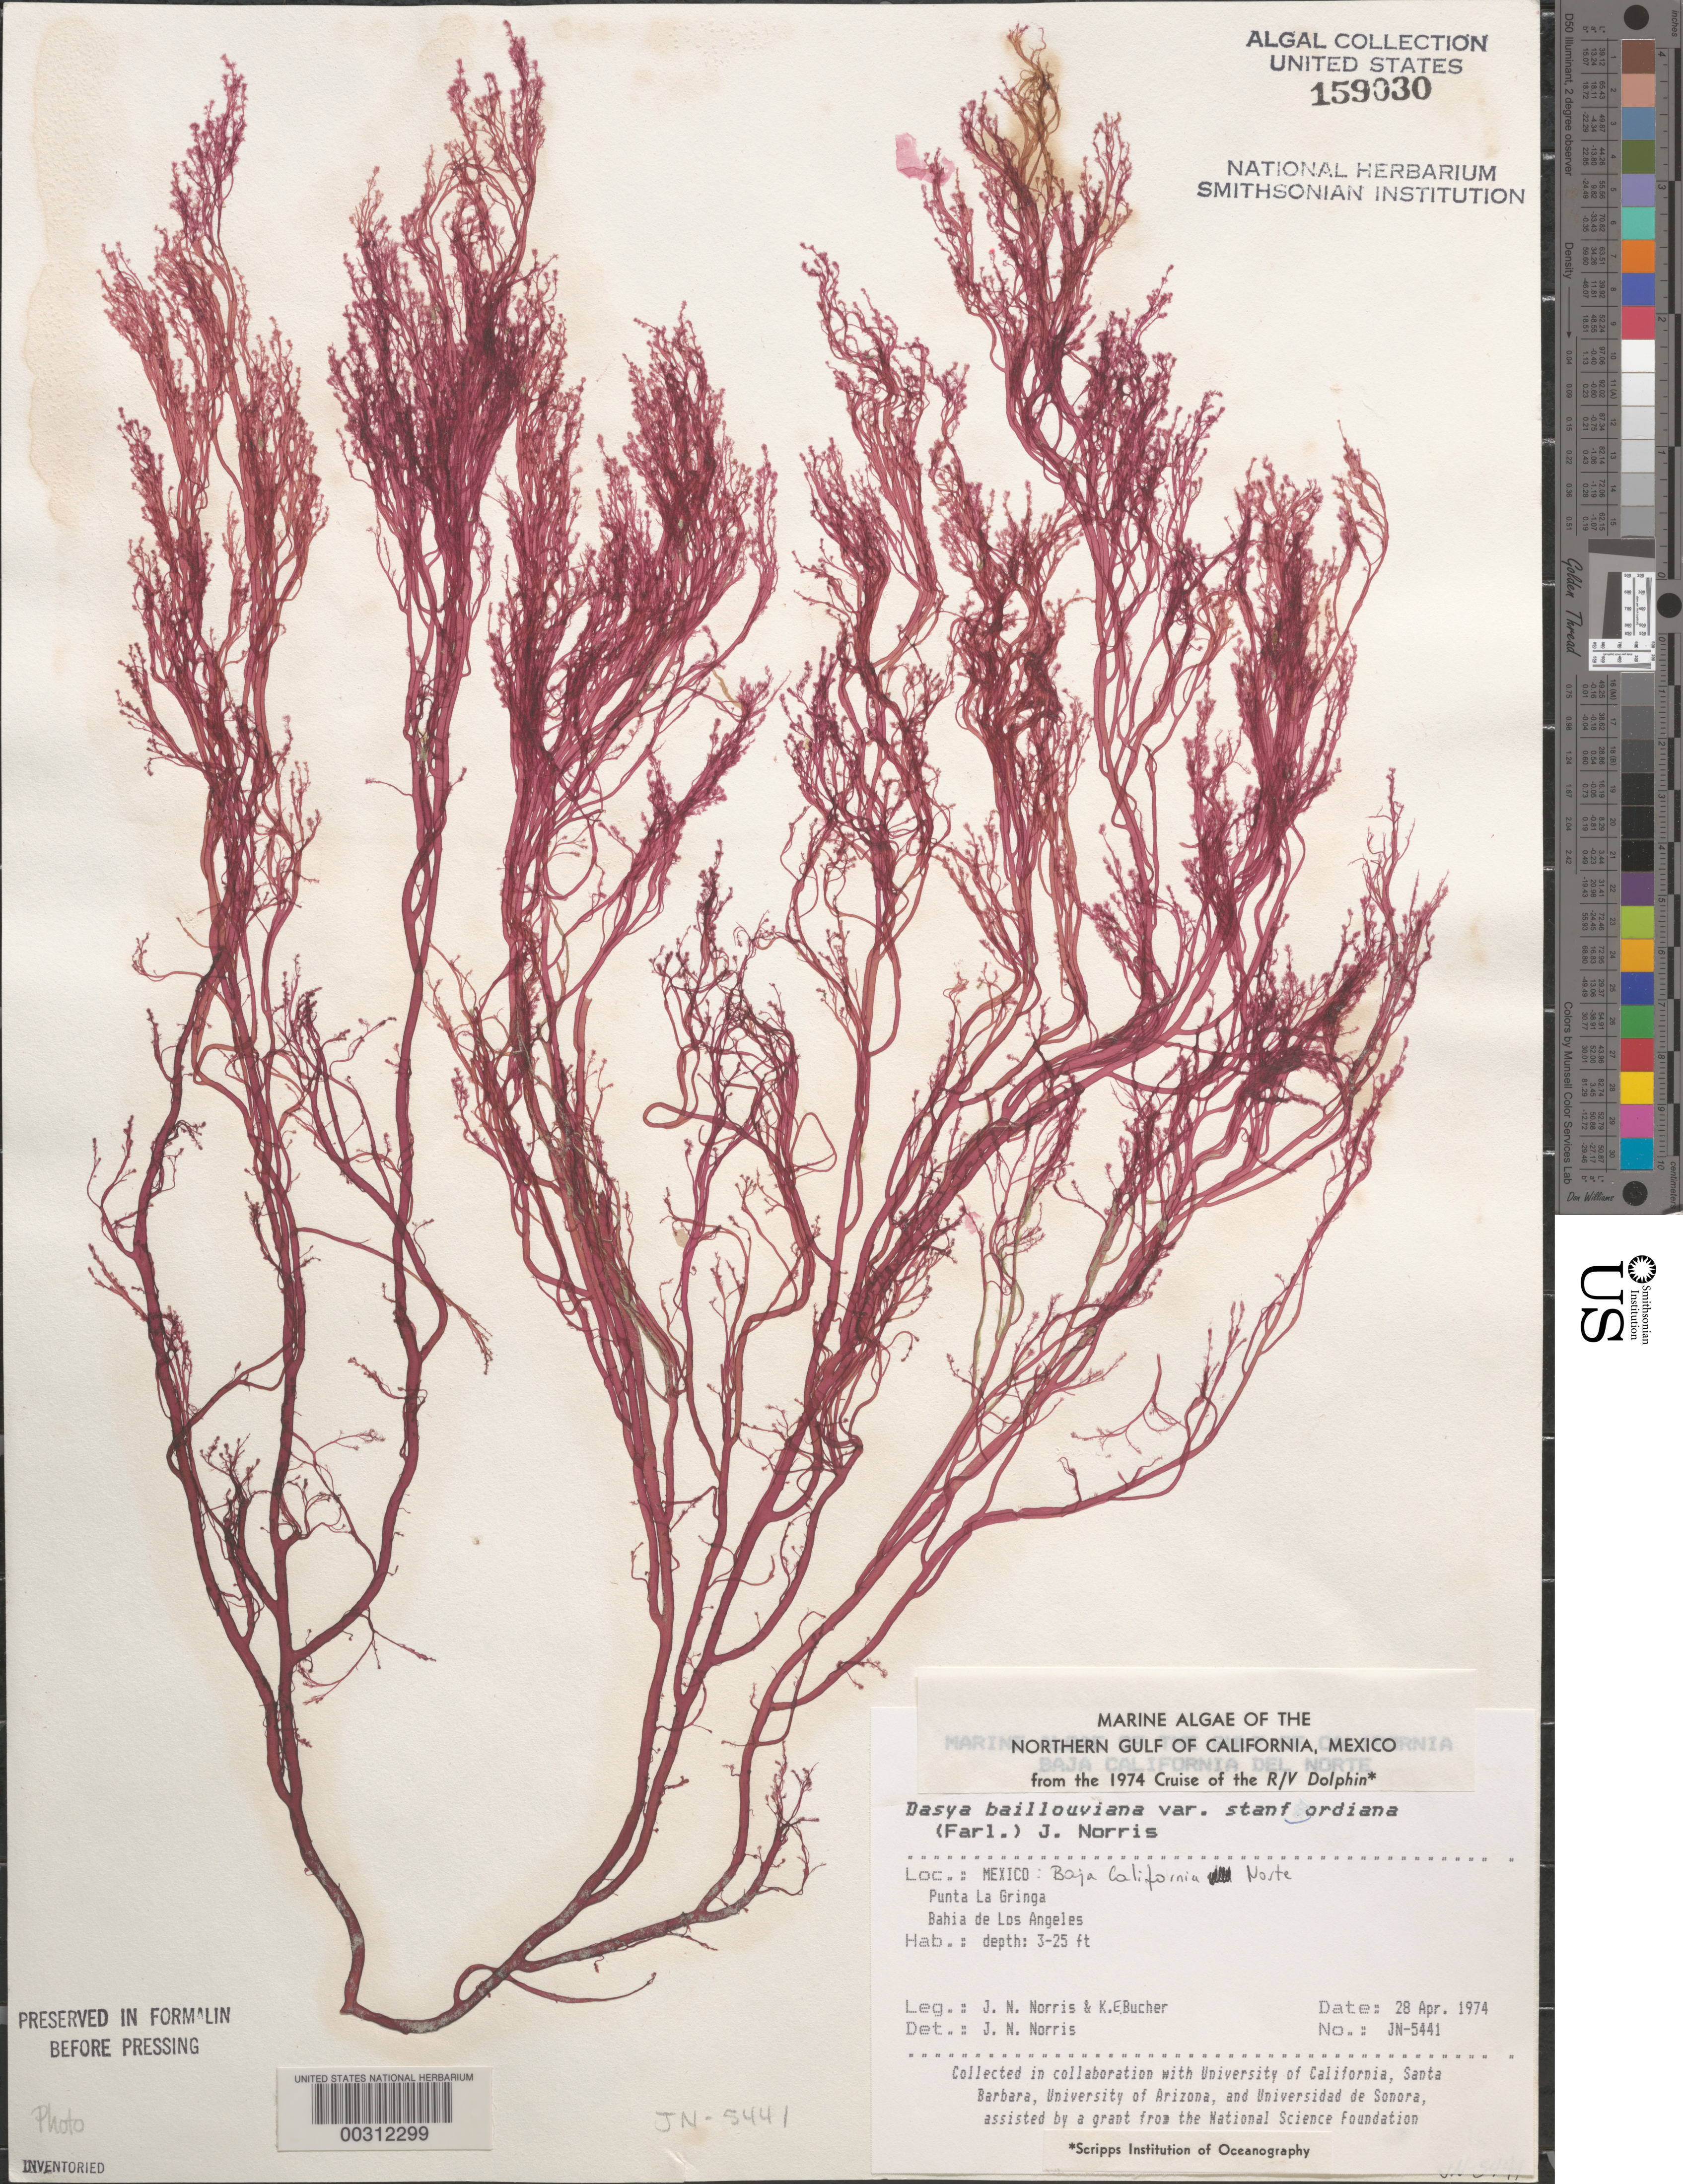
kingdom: Plantae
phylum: Rhodophyta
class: Florideophyceae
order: Ceramiales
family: Dasyaceae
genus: Dasya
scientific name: Dasya pedicellata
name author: (C. Agardh) C. Agardh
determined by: Algae name updating Project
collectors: J. N. Norris & K. E. Bucher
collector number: JN-5441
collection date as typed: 28 Apr 1974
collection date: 1974-04-28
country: Mexico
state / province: Baja California Norte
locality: Punta La Gringa, Bahia de los Angeles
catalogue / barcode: US 159030